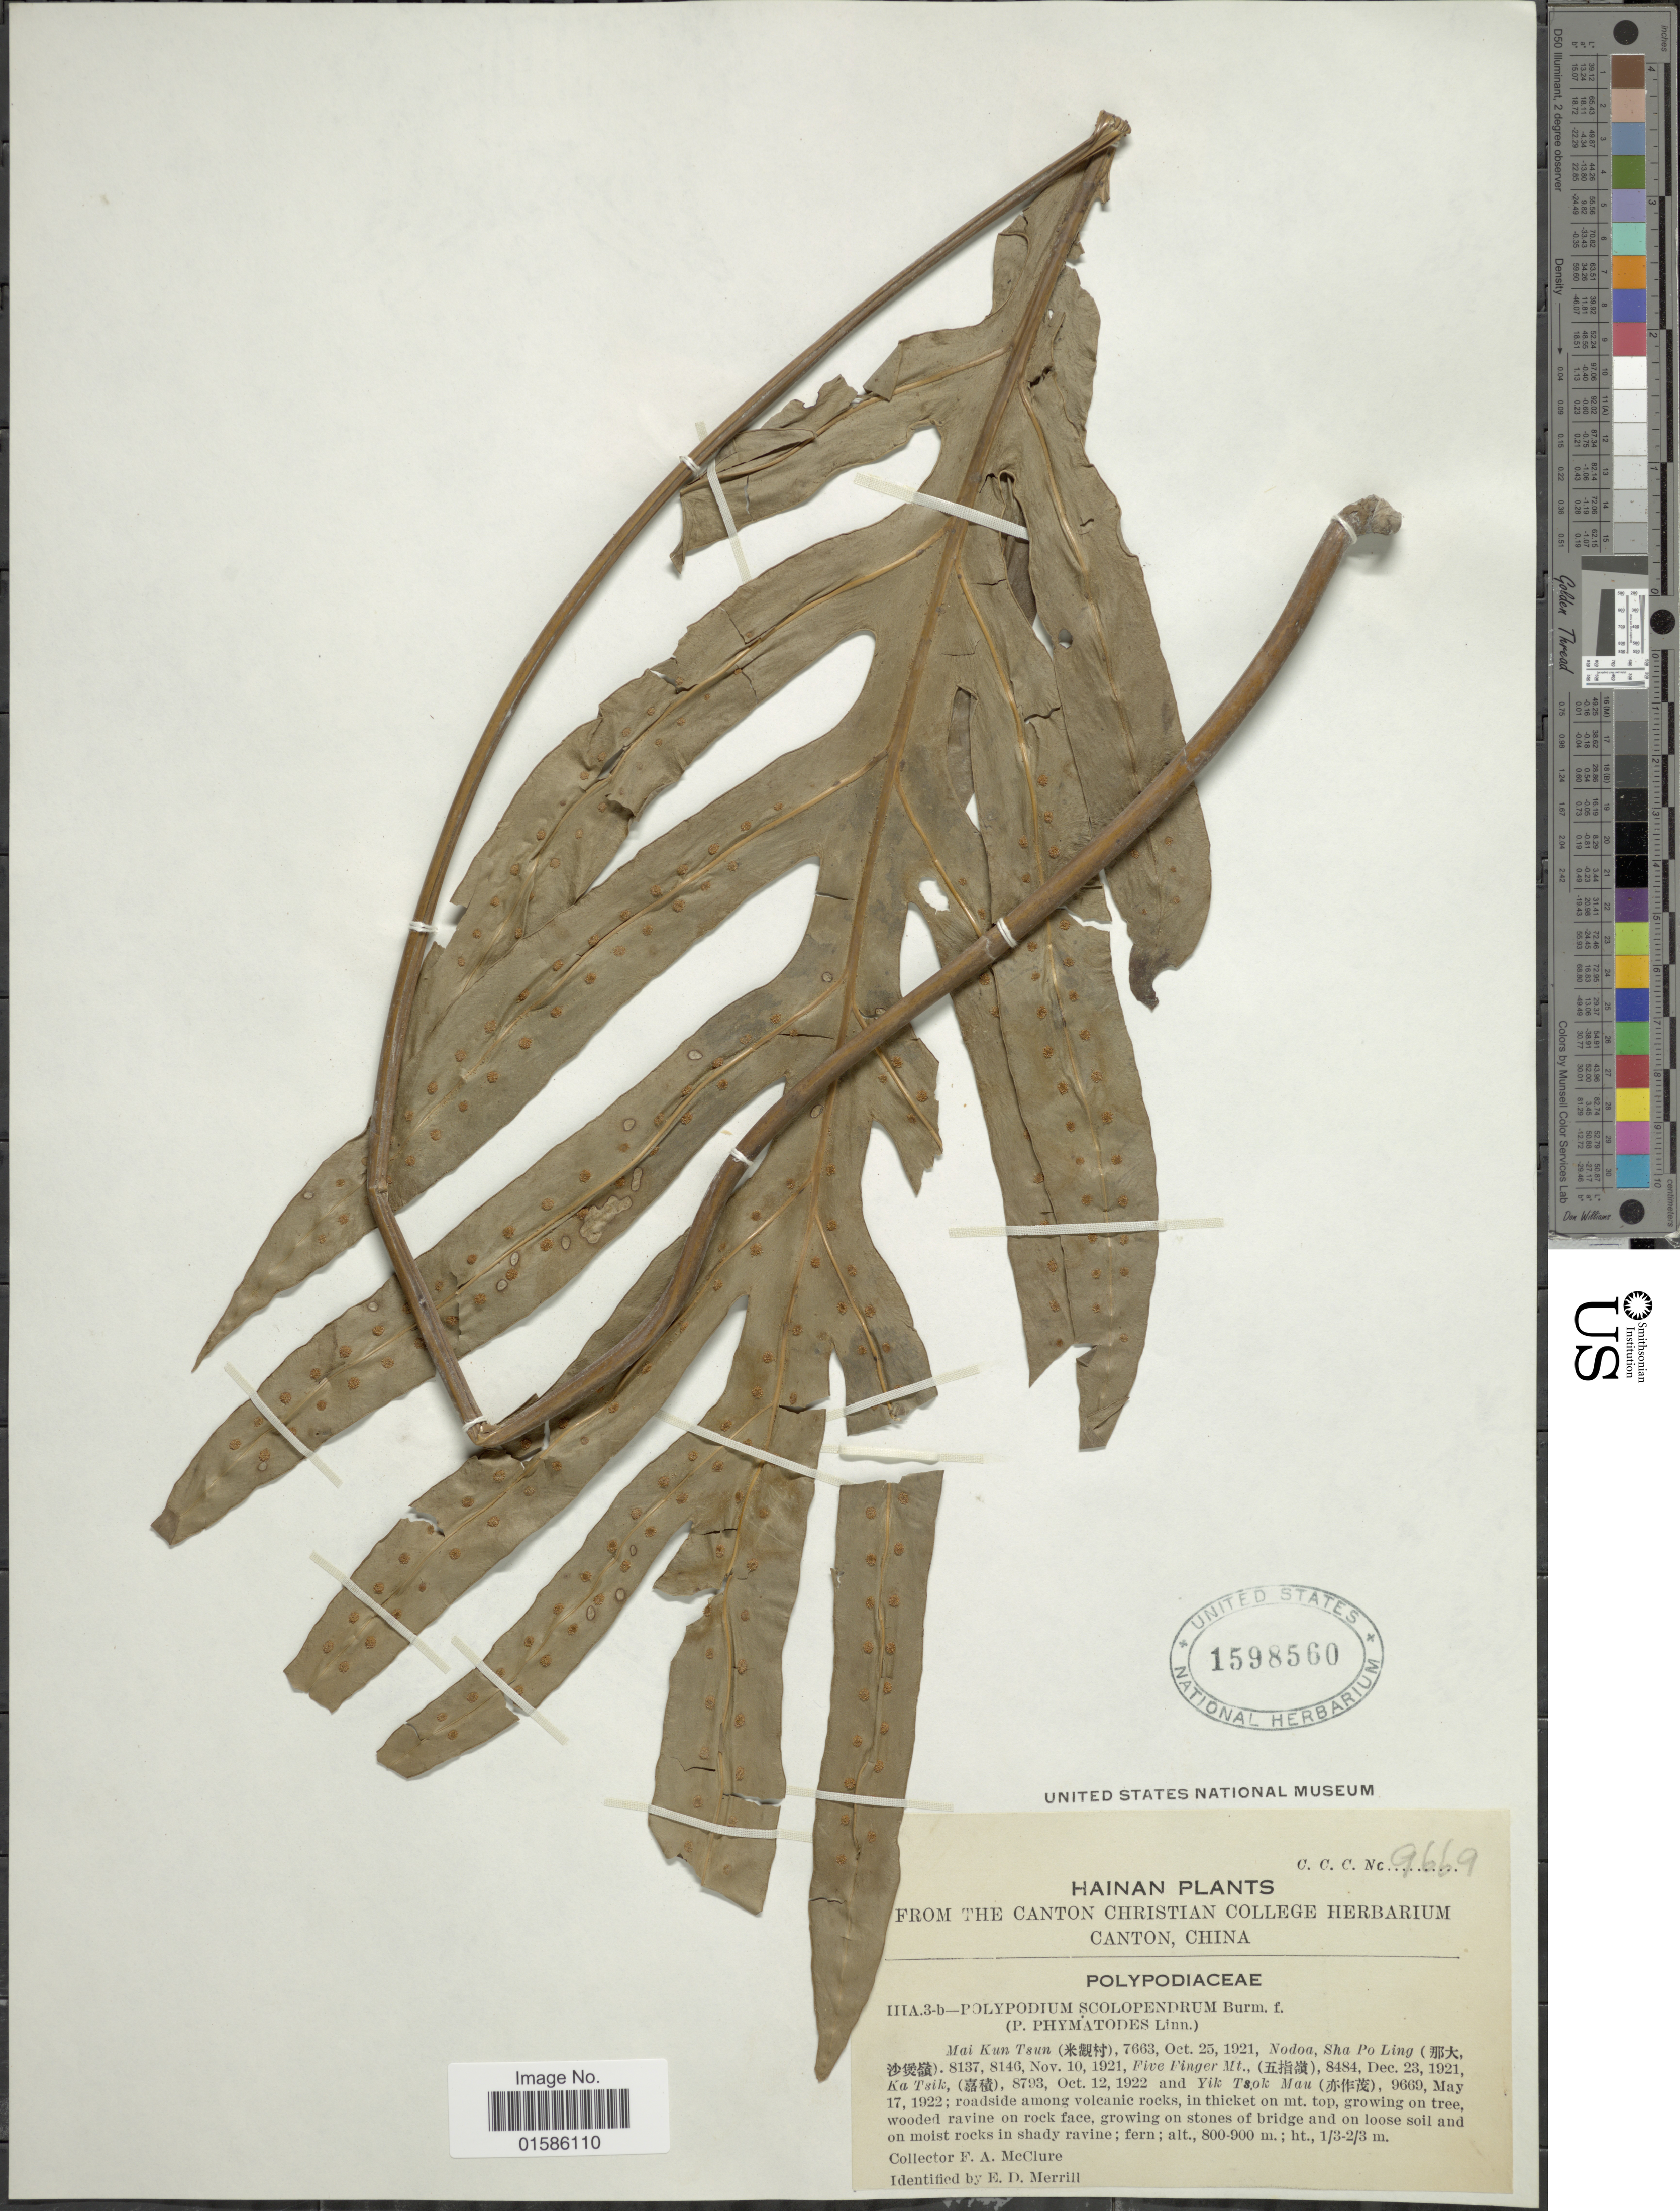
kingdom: Plantae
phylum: Tracheophyta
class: Polypodiopsida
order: Polypodiales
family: Polypodiaceae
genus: Microsorum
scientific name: Microsorum scolopendria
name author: (Burm. f.) Copel.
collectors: F. A. McClure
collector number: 9669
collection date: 1922-05-17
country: China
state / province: Hainan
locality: Roadside among volcanic rocks, in thicket on mt top, growing on tree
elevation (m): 800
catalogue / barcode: US 1598560